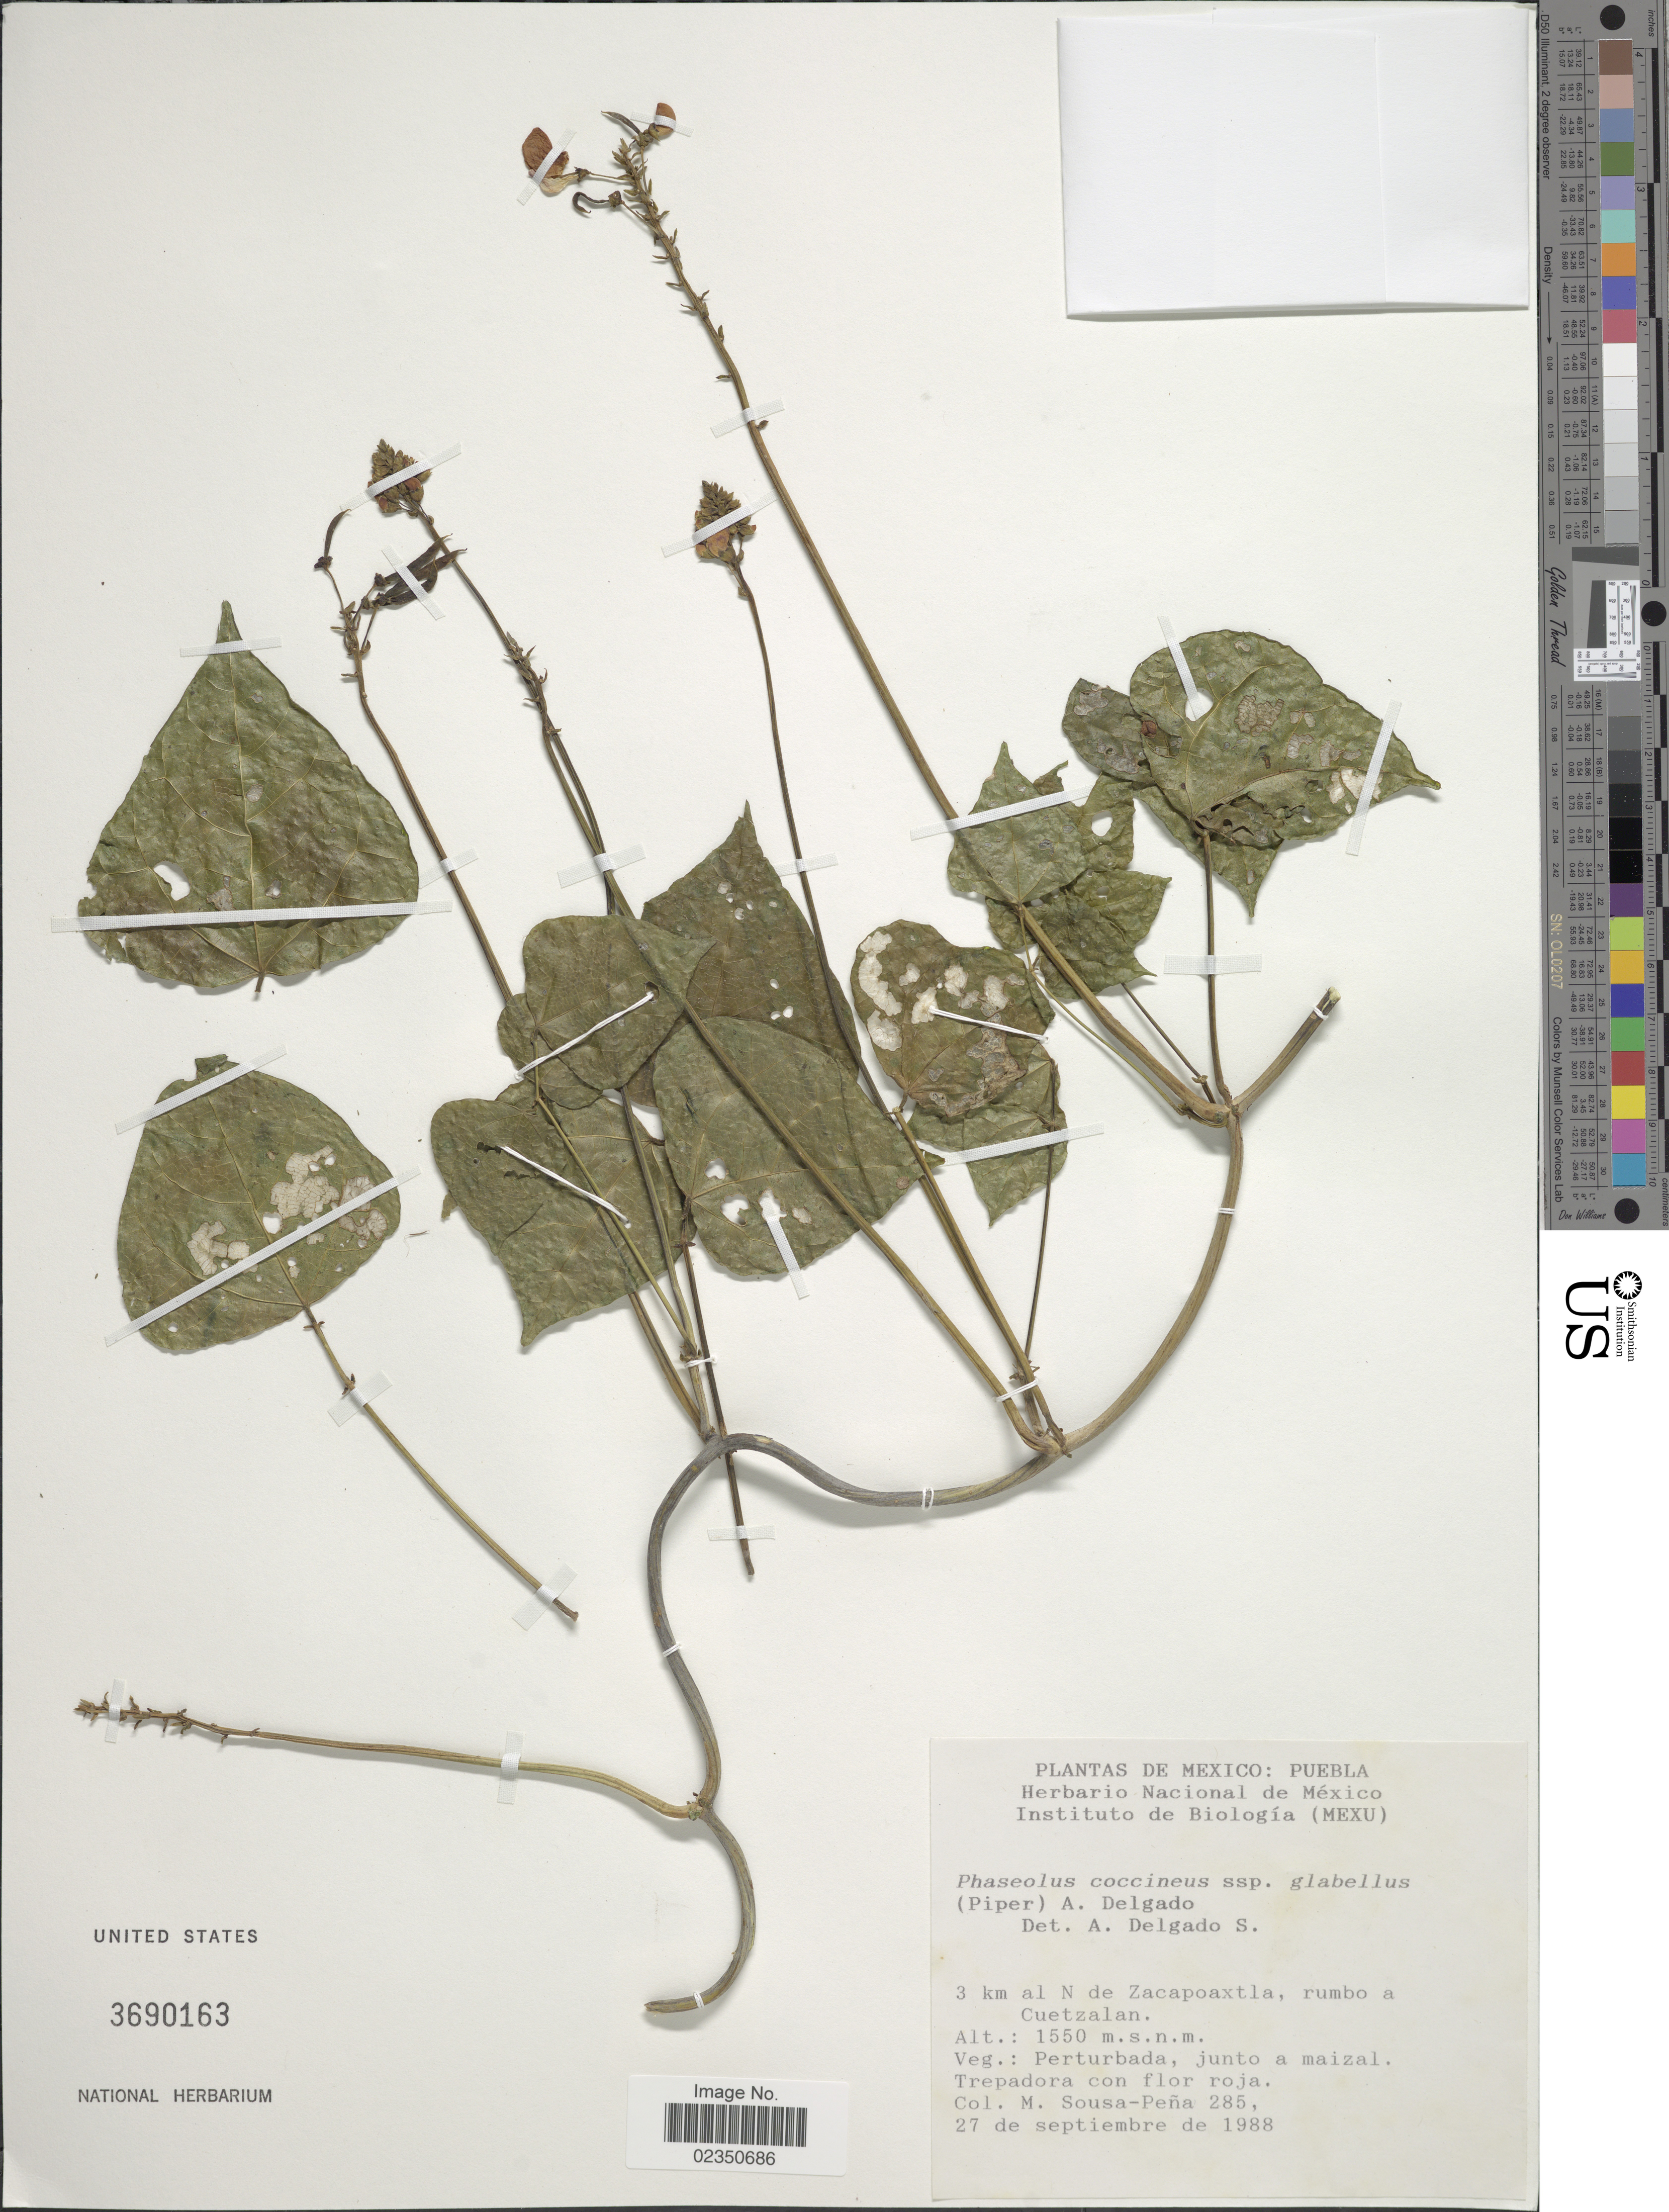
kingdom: Plantae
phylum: Tracheophyta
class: Magnoliopsida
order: Fabales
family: Fabaceae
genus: Phaseolus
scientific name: Phaseolus glabellus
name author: Piper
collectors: M. Sousa Peña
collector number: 285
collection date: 1988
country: Mexico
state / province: Puebla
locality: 3 km al N de Zacapoaxtla, rumbo a Cuetzalan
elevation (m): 1550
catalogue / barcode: US 3690163